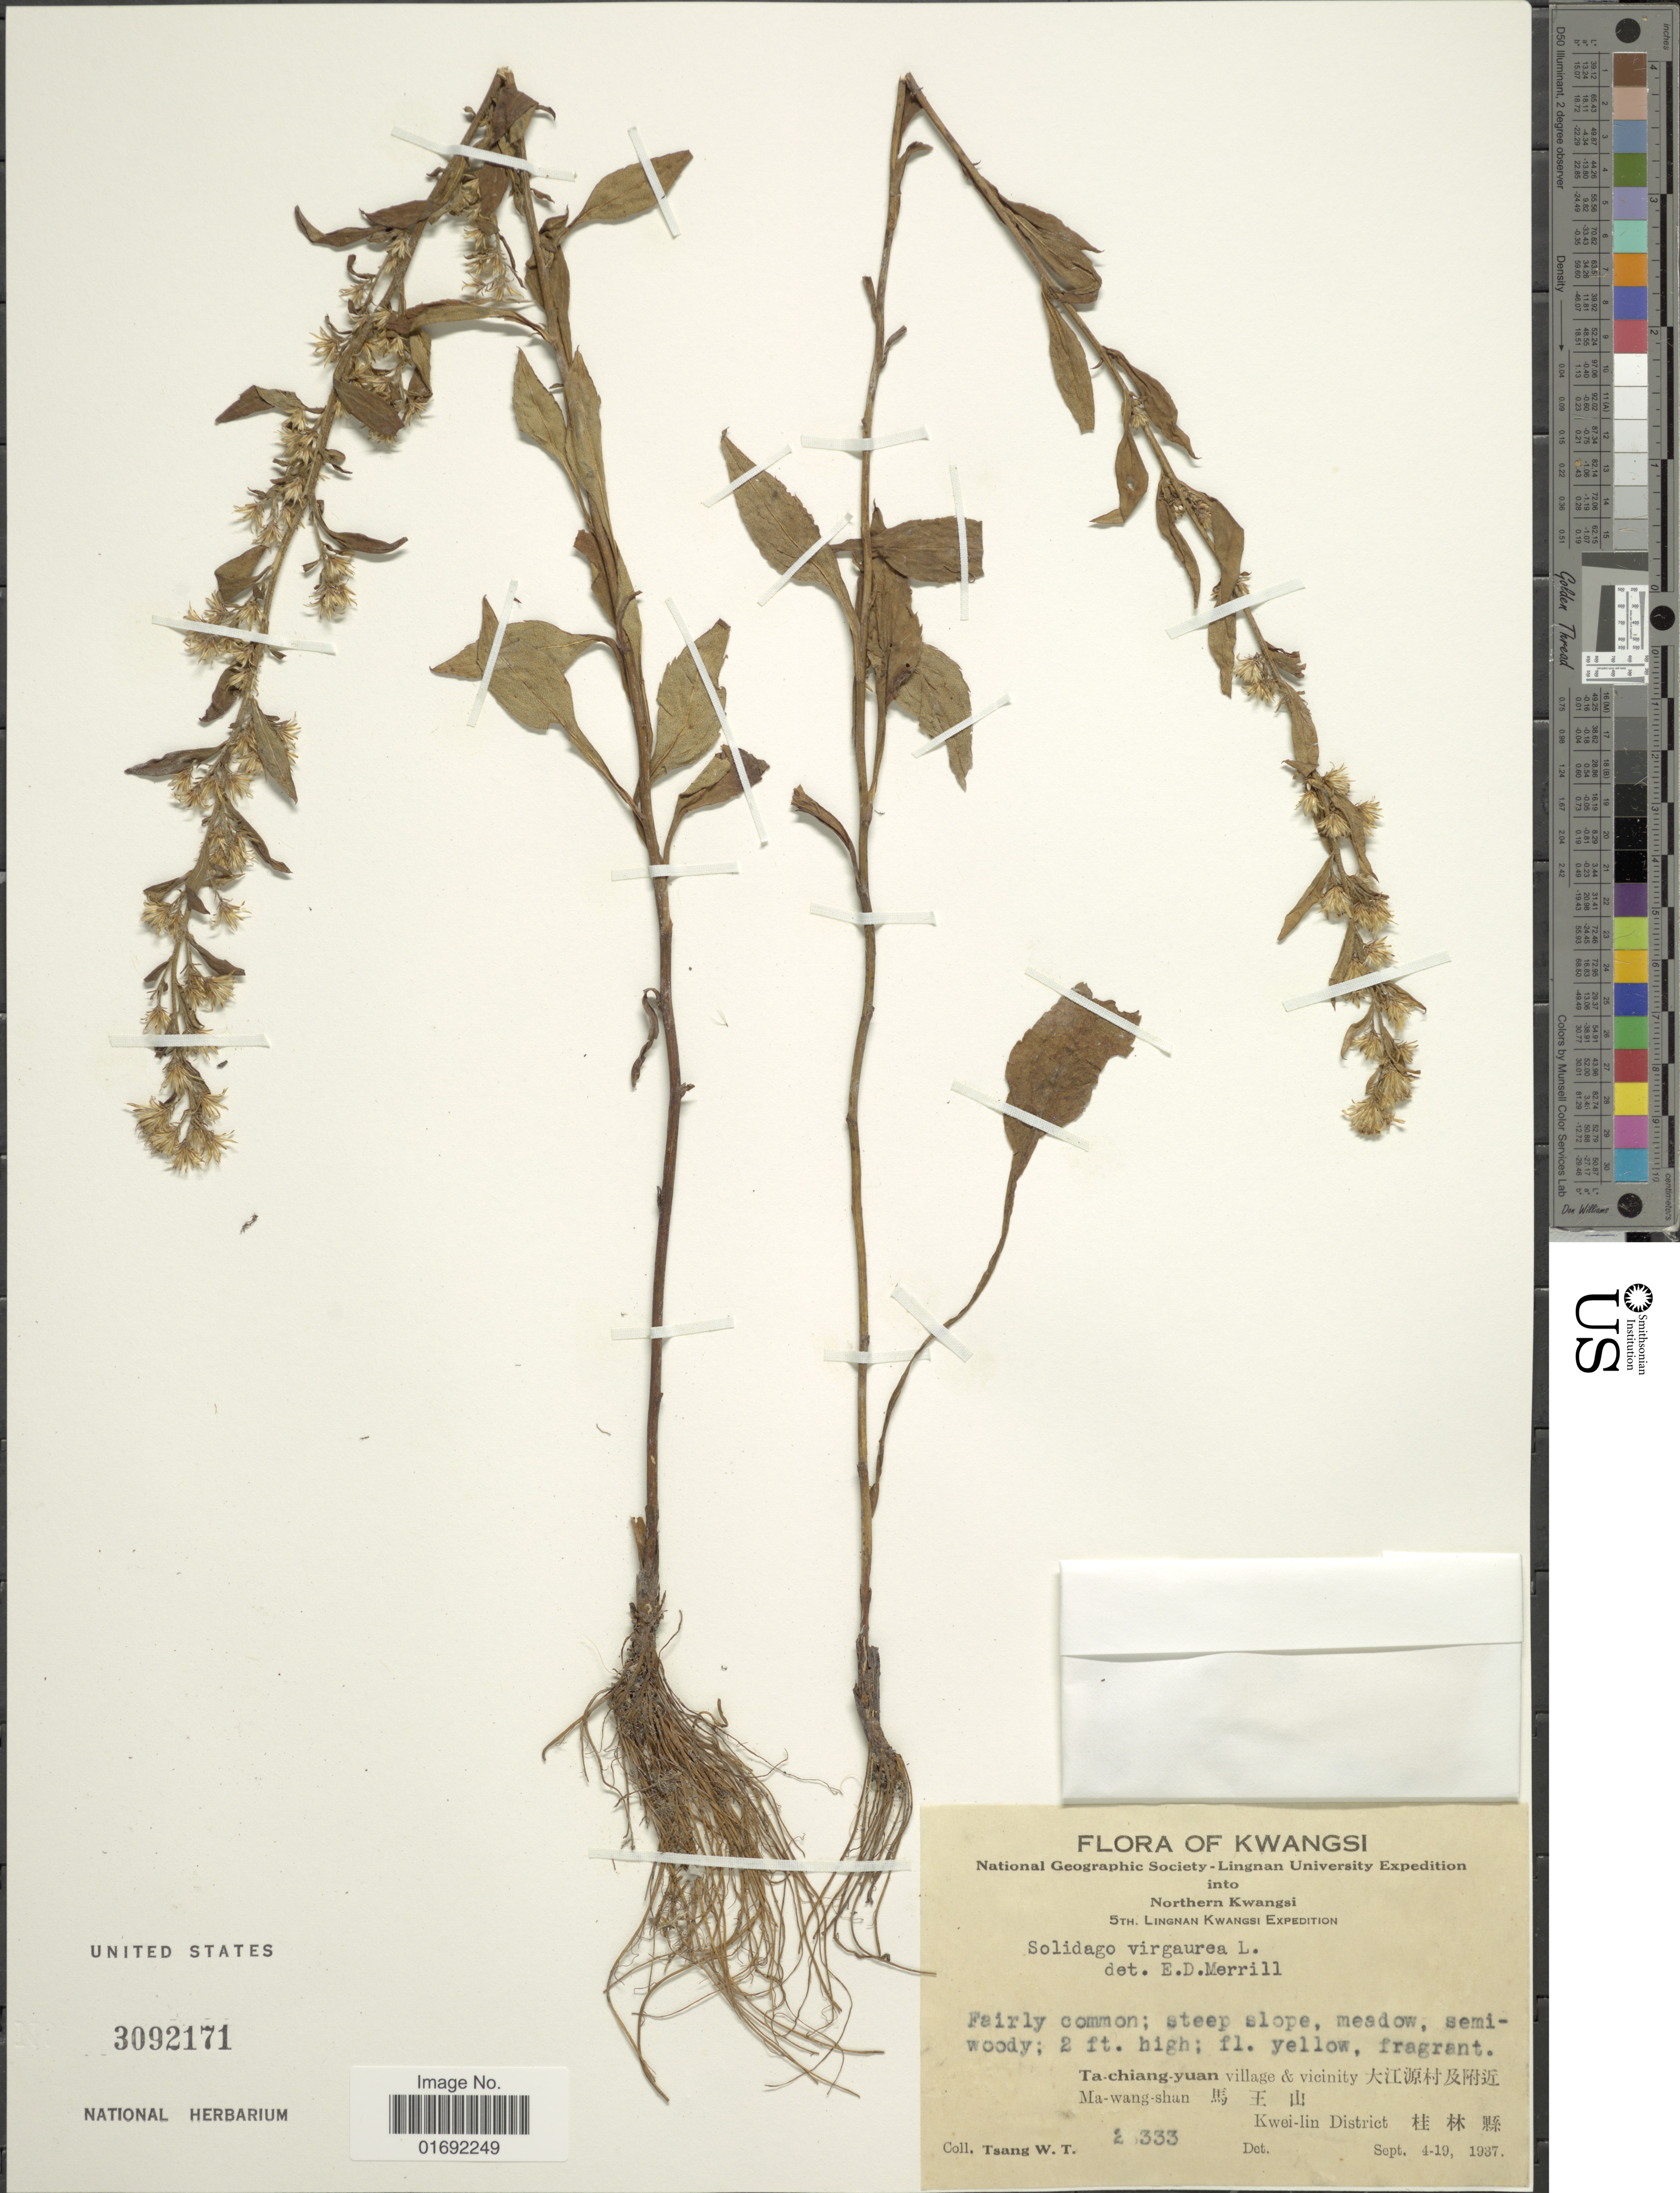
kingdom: Plantae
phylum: Tracheophyta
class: Magnoliopsida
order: Asterales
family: Asteraceae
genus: Solidago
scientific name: Solidago virgaurea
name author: L.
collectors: W. T. Tsang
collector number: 2!333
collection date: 1937-09-04/1937-09-19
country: China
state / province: Guangxi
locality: Northern Kwangsi, Ta-chiang-yuan village & vicinity, Ma-wang-shan, Kwei-lin District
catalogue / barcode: US 3092171